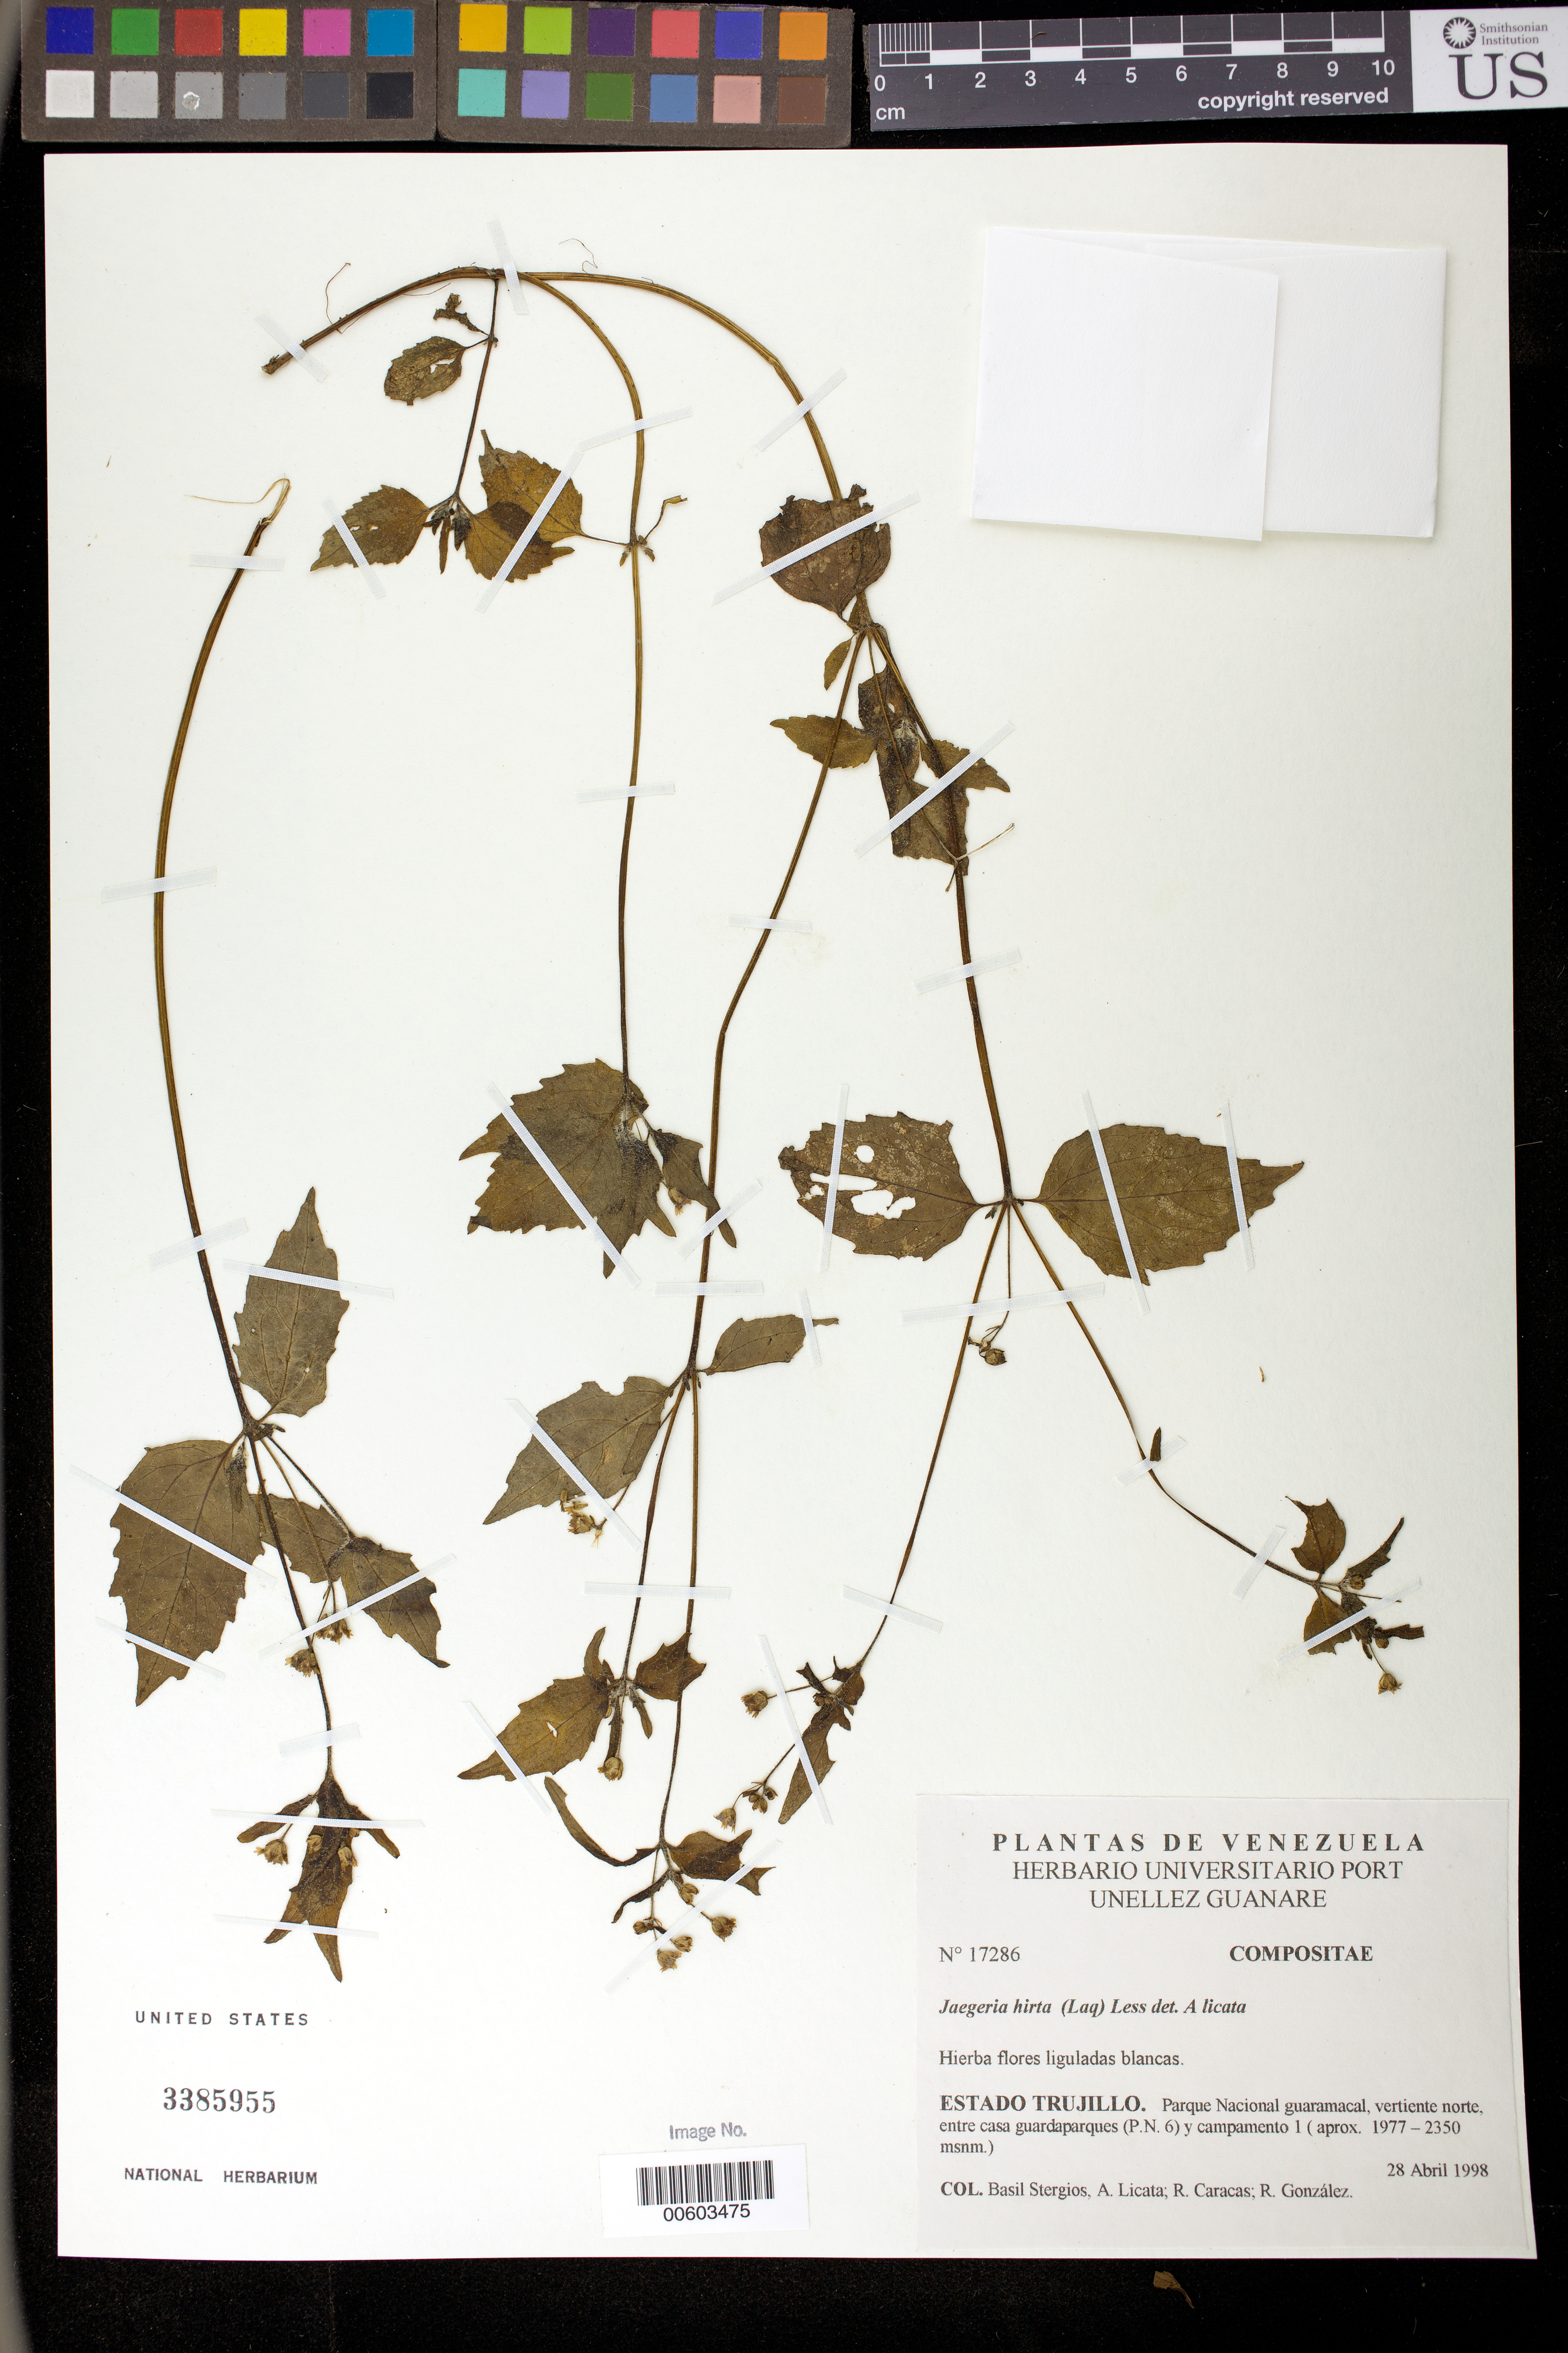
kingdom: Plantae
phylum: Tracheophyta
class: Magnoliopsida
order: Asterales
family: Asteraceae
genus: Jaegeria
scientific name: Jaegeria hirta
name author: (Lag.) Less.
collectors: B. G. Stergios, A. Licata, R. Caracas & R. González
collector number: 17286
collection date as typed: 28 Apr 1998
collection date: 1998-04-28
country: Venezuela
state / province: Trujillo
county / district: Boconó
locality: Parque Nacional Guaramacal, vertiente N, entre casa guardaparques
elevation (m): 1977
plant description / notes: F, PORT, US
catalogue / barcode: US 3385955